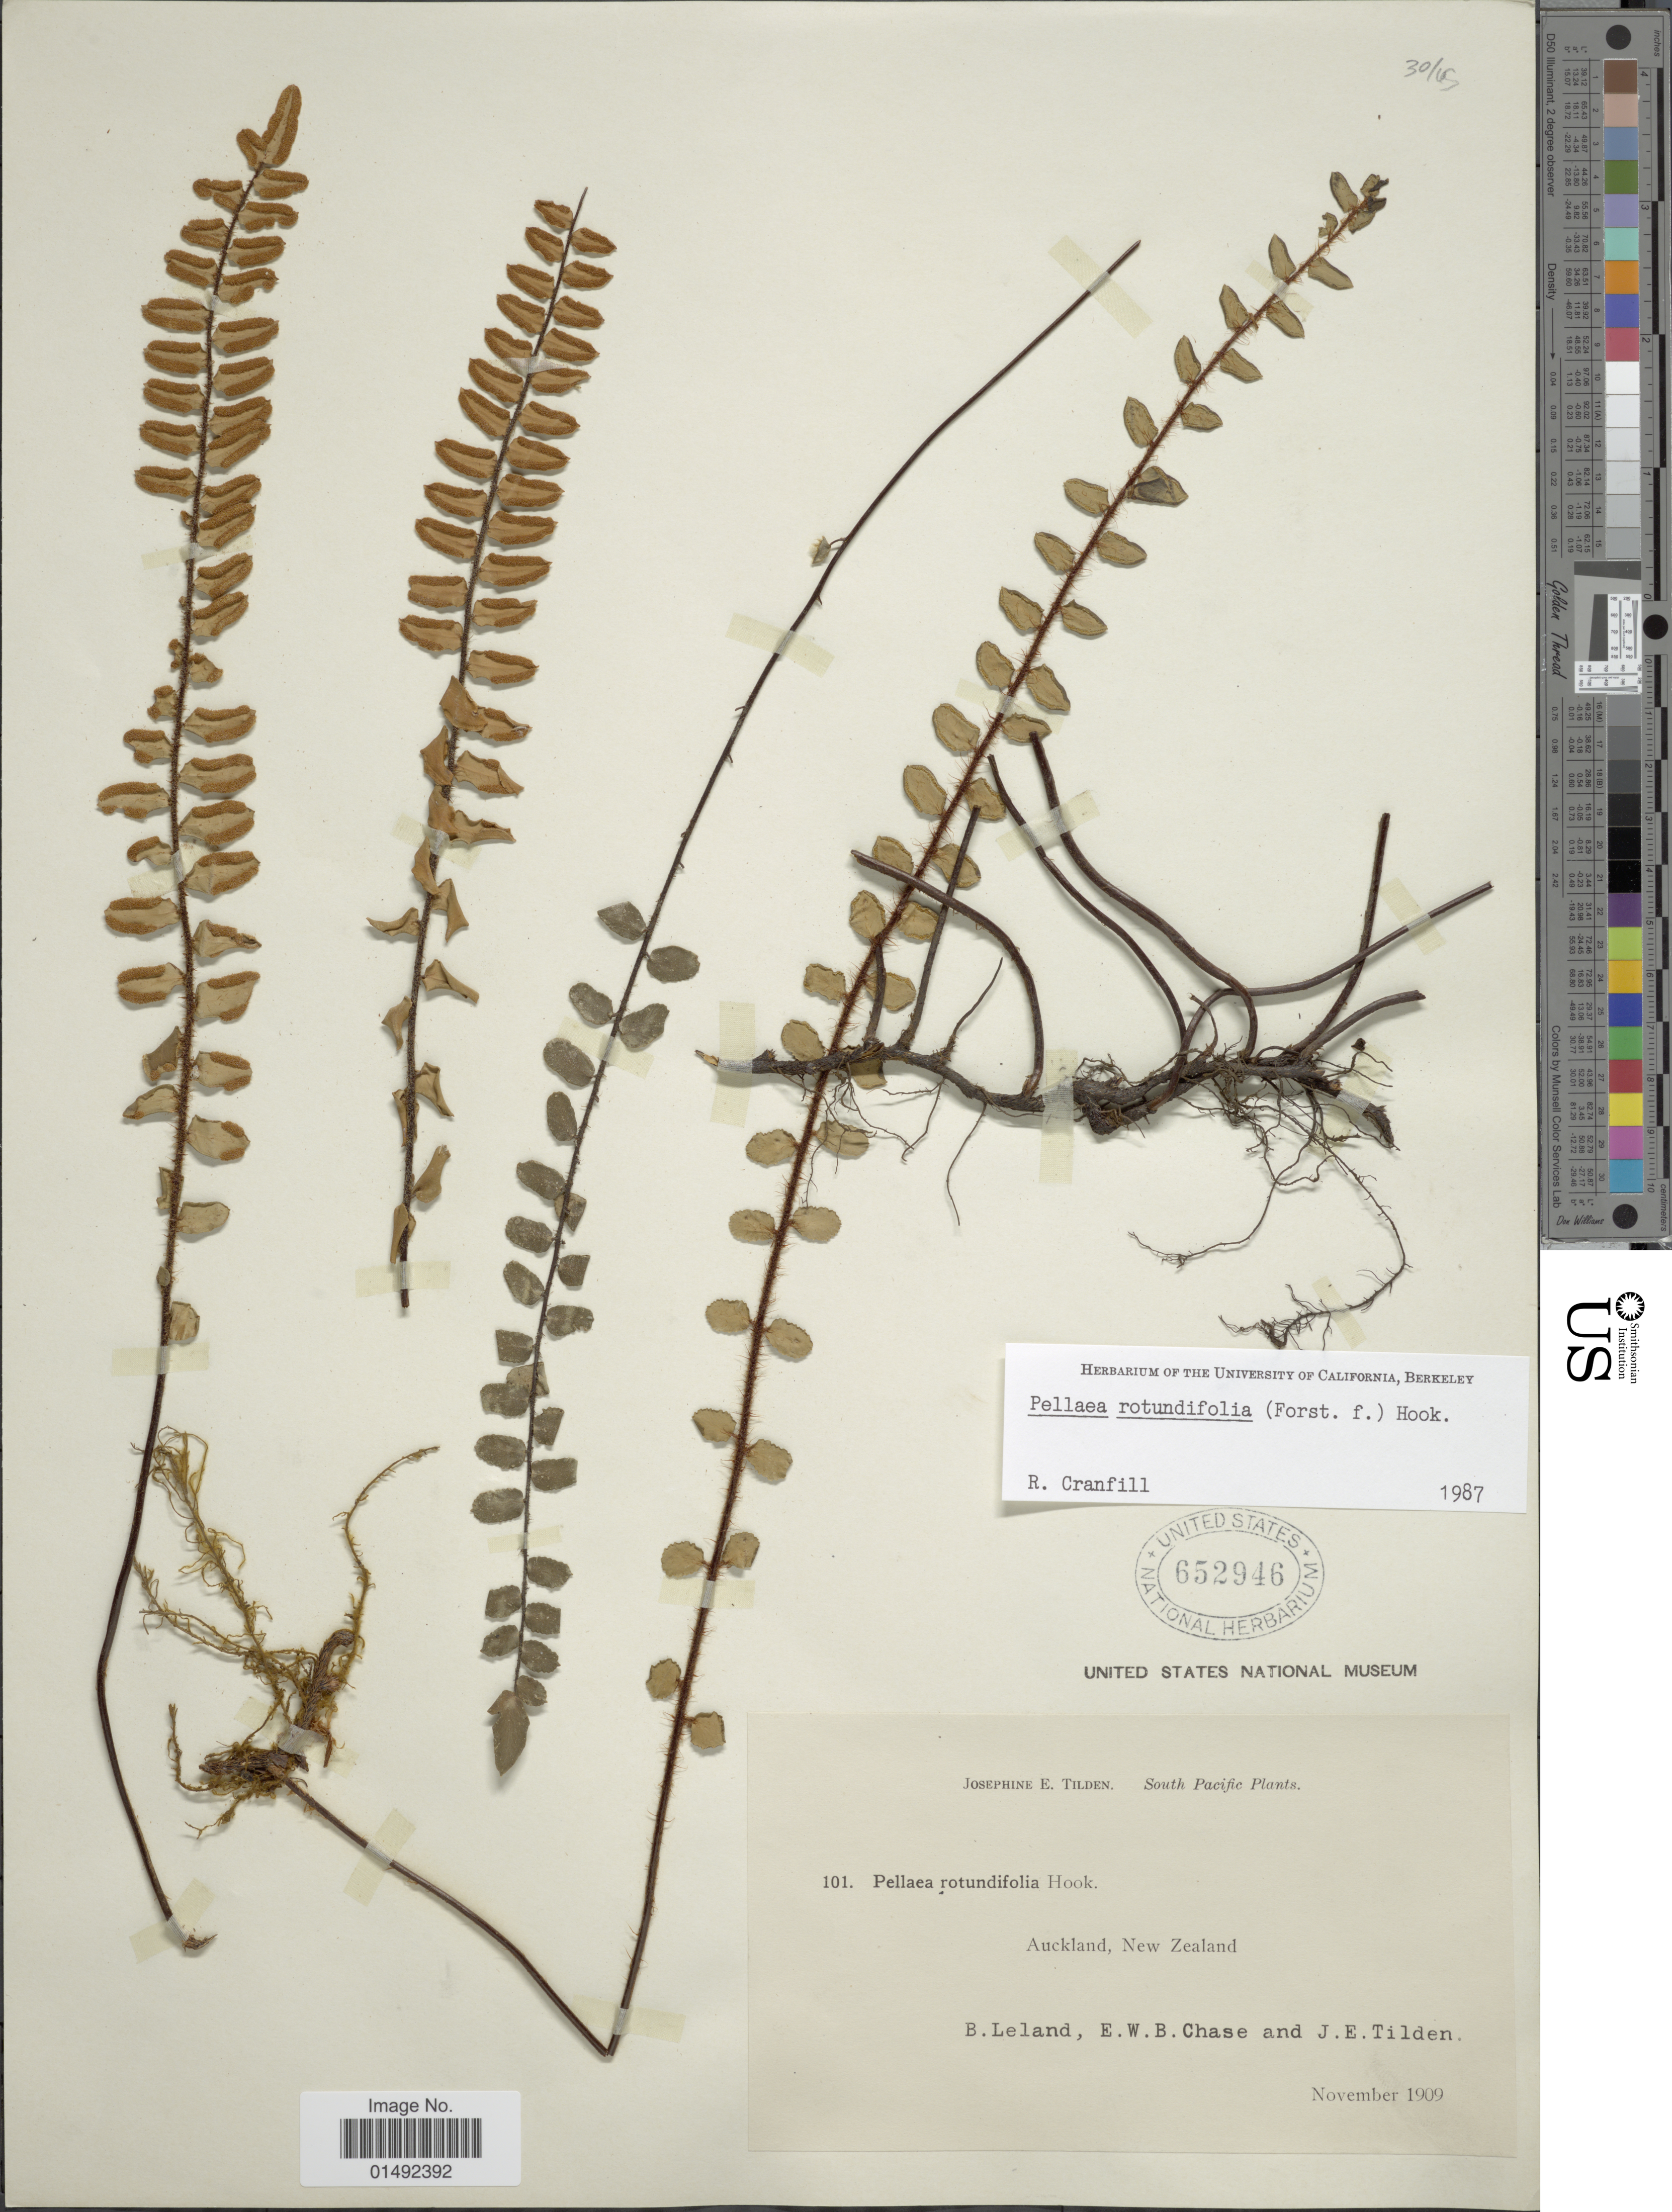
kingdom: Plantae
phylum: Tracheophyta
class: Polypodiopsida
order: Polypodiales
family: Pteridaceae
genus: Pellaea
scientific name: Pellaea rotundifolia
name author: Hook.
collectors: B. Leland, E. W. Chase & J. E. Tilden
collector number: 101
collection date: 1909-11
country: New Zealand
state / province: Auckland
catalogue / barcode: US 652946